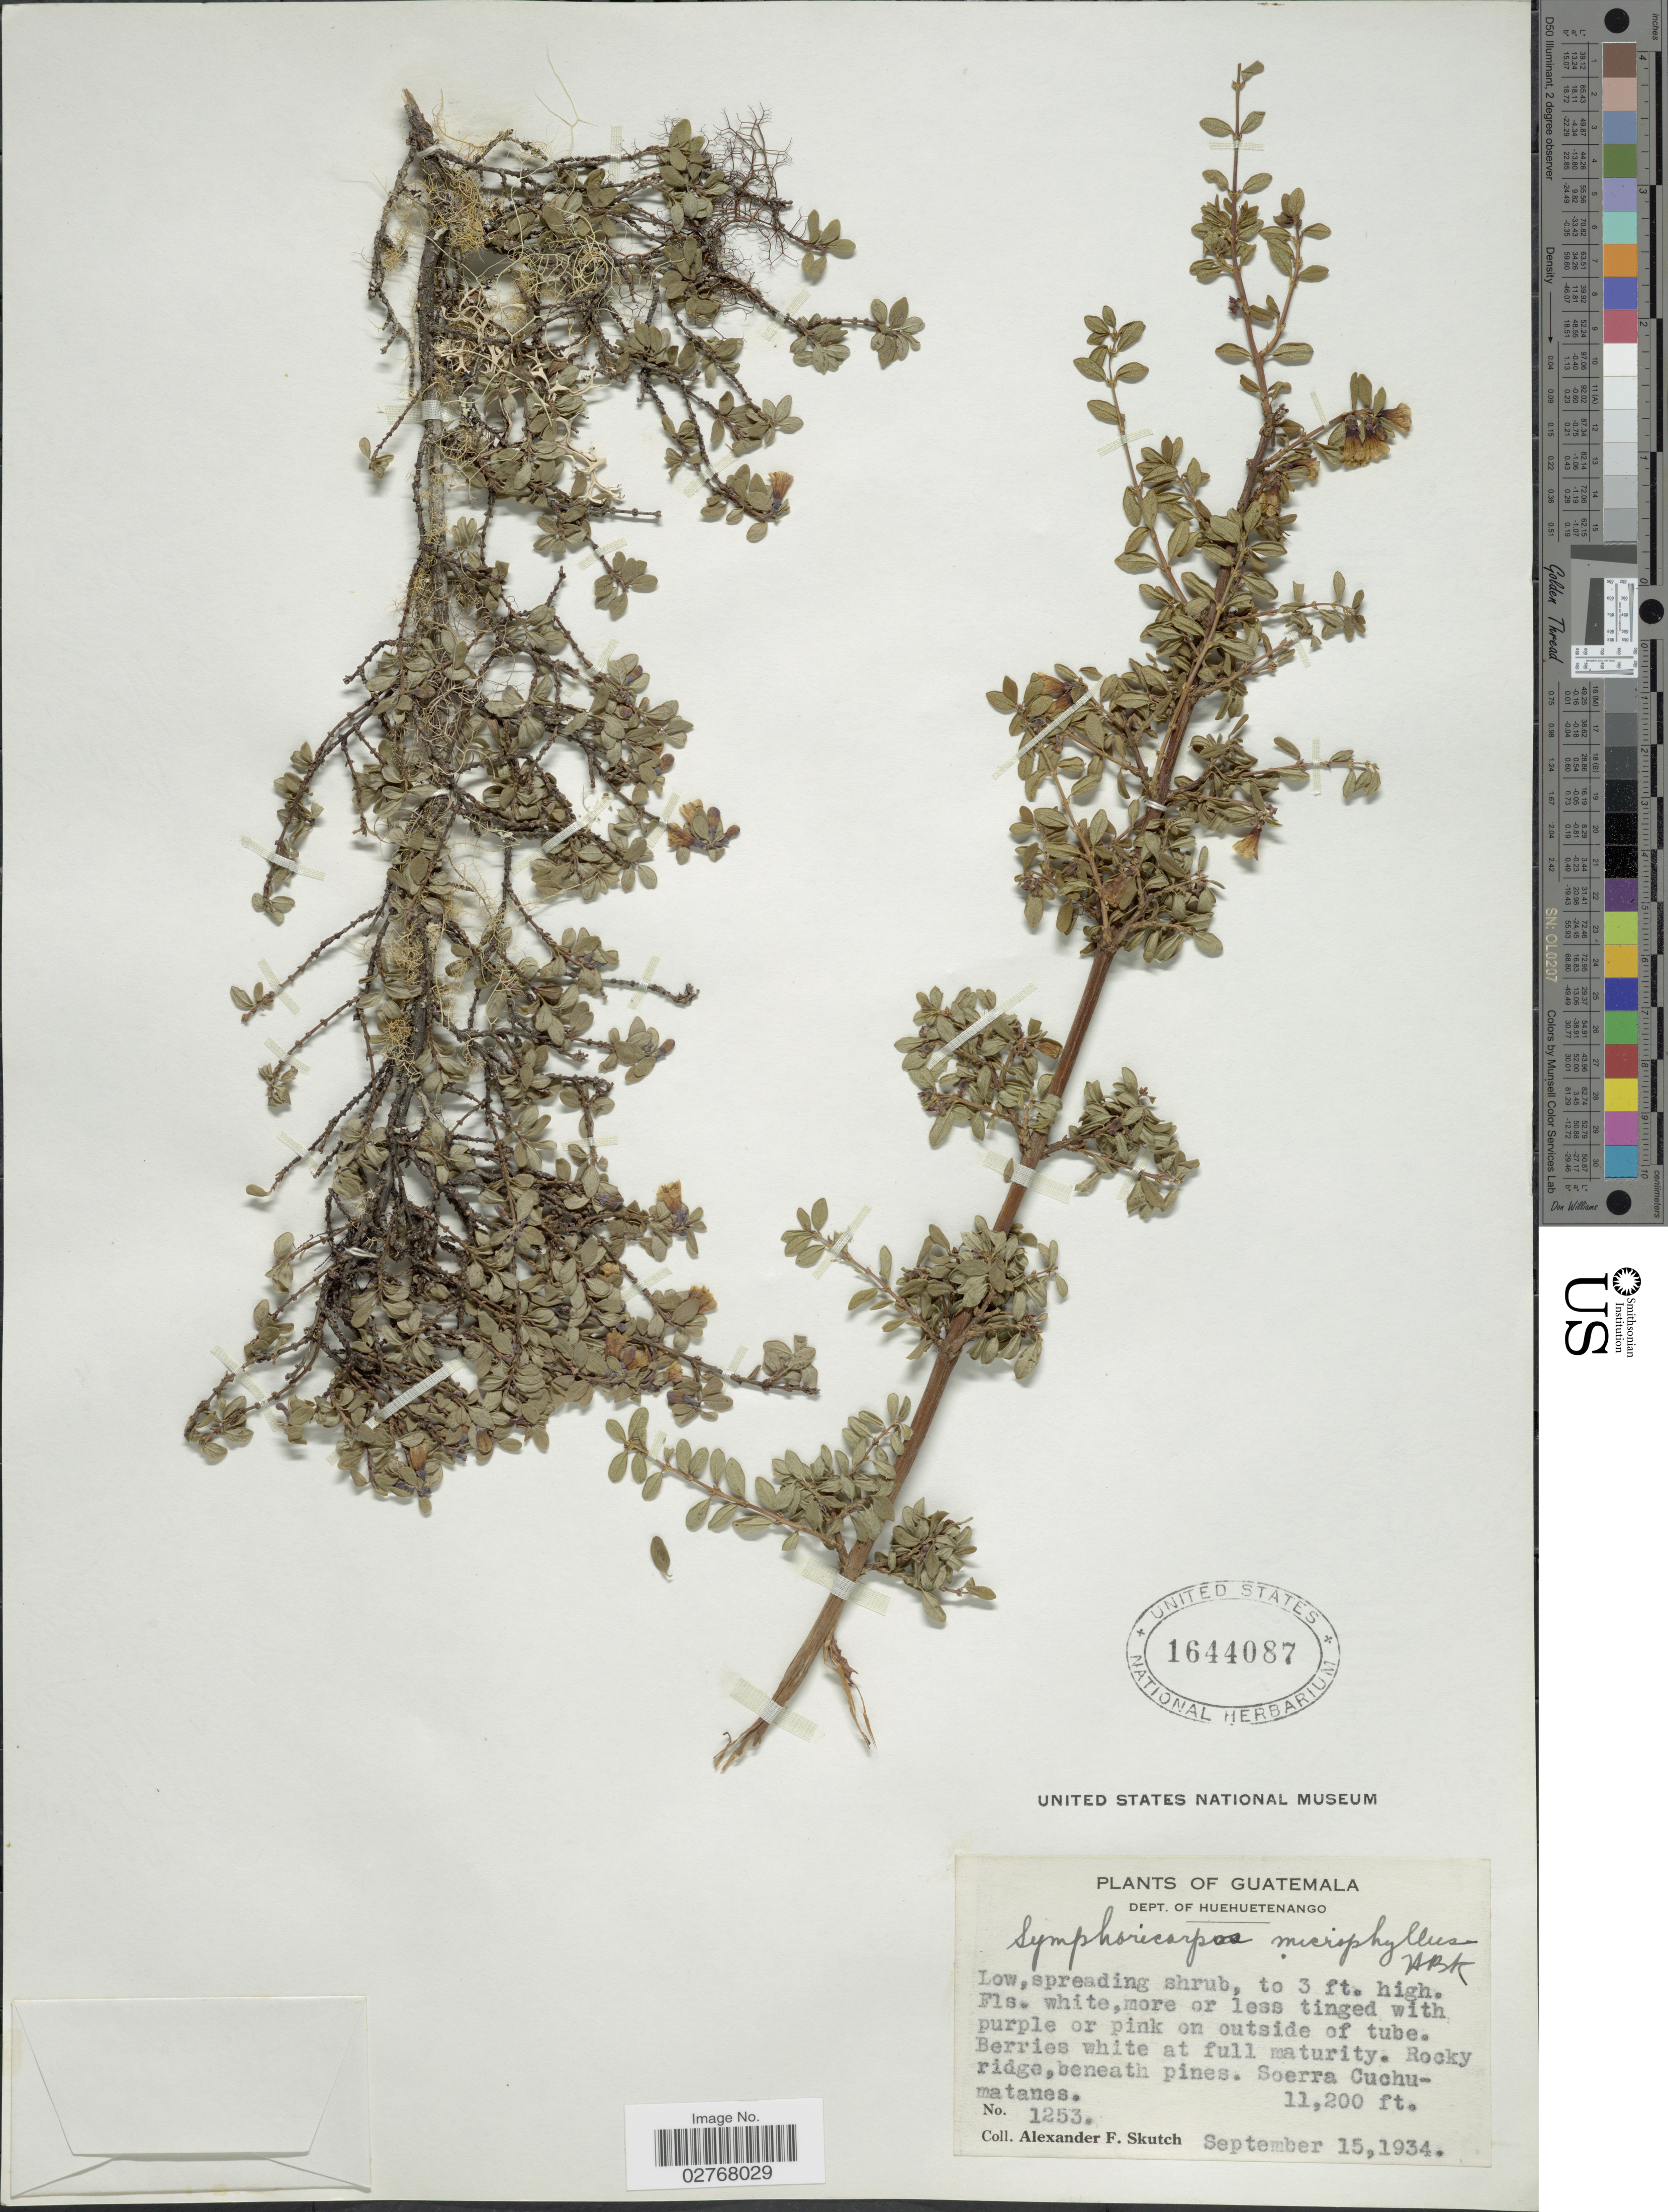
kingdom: Plantae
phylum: Tracheophyta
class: Magnoliopsida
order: Dipsacales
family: Caprifoliaceae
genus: Symphoricarpos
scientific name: Symphoricarpos microphyllus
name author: Kunth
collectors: A. F. Skutch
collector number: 1253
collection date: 1934-09-15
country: Guatemala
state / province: Huehuetenango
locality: Dept. of Huehuetenango, Soerra Cuchumatanes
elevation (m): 3414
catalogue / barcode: US 1644087